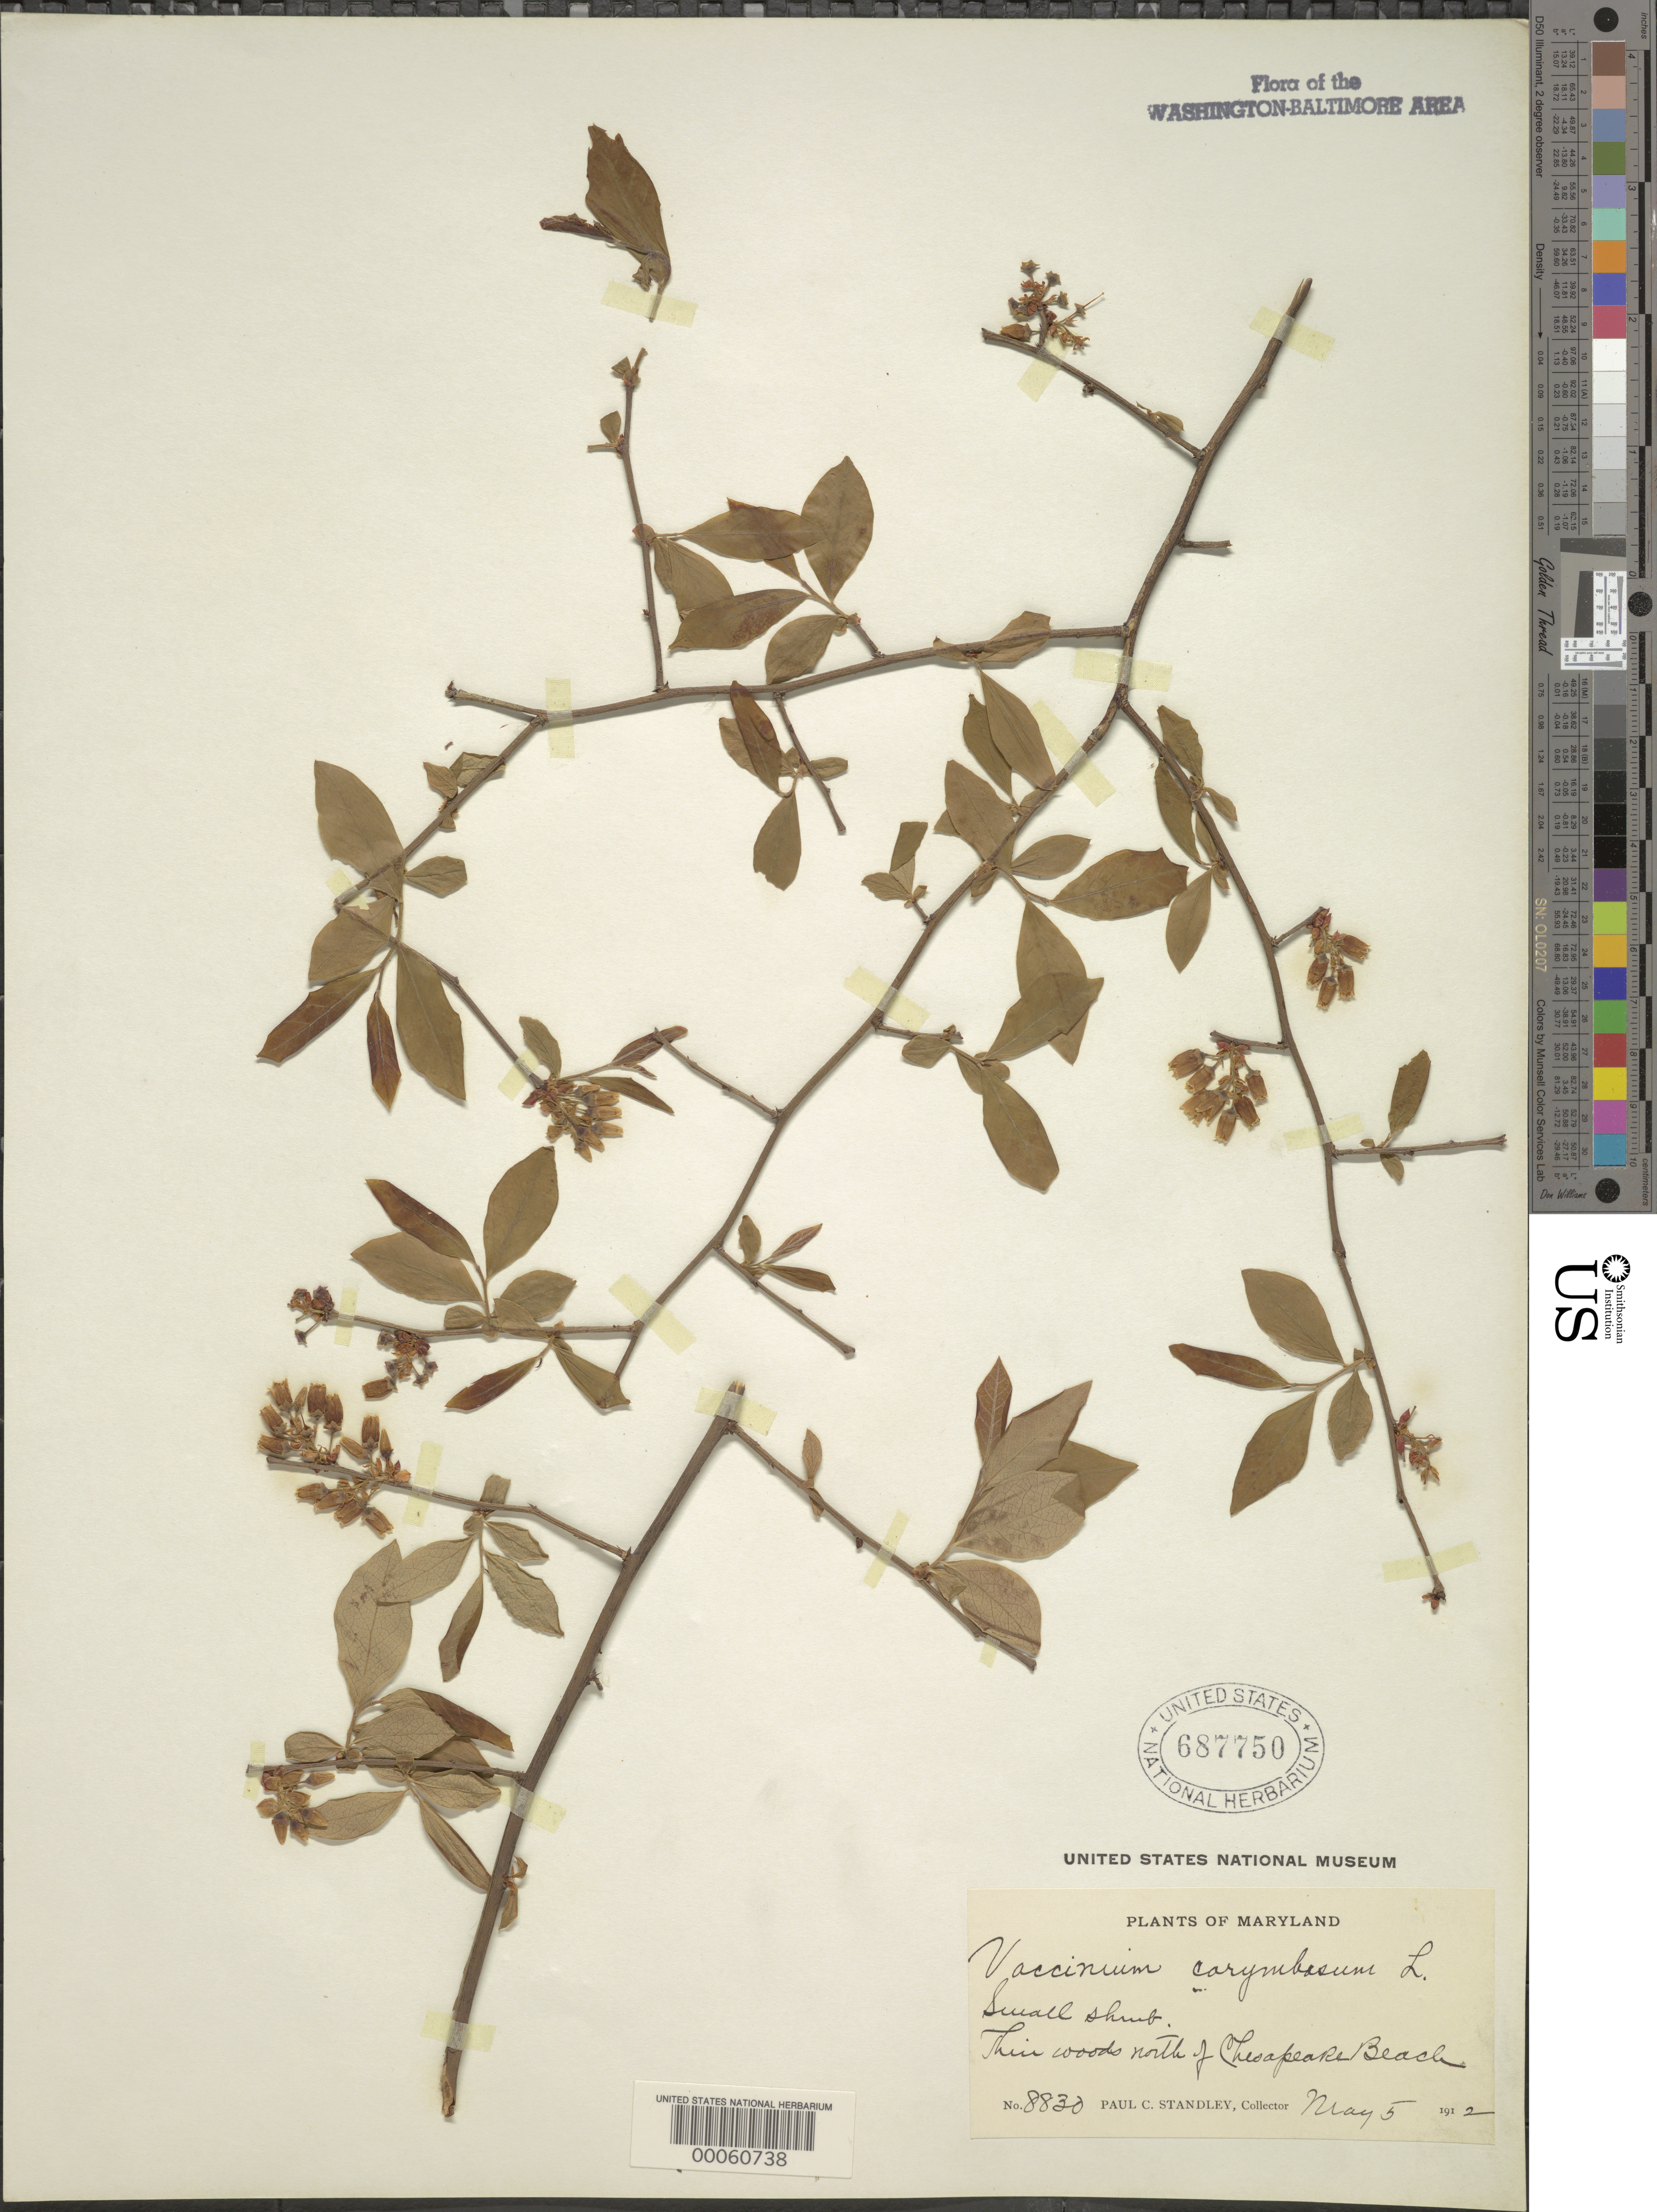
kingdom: Plantae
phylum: Tracheophyta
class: Magnoliopsida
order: Ericales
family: Ericaceae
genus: Vaccinium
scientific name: Vaccinium corymbosum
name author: L.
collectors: P. C. Standley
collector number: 8830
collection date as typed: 05 May 1912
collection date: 1912-05-05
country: United States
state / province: Maryland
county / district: Calvert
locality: Chesapeake Beach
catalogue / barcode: US 687750